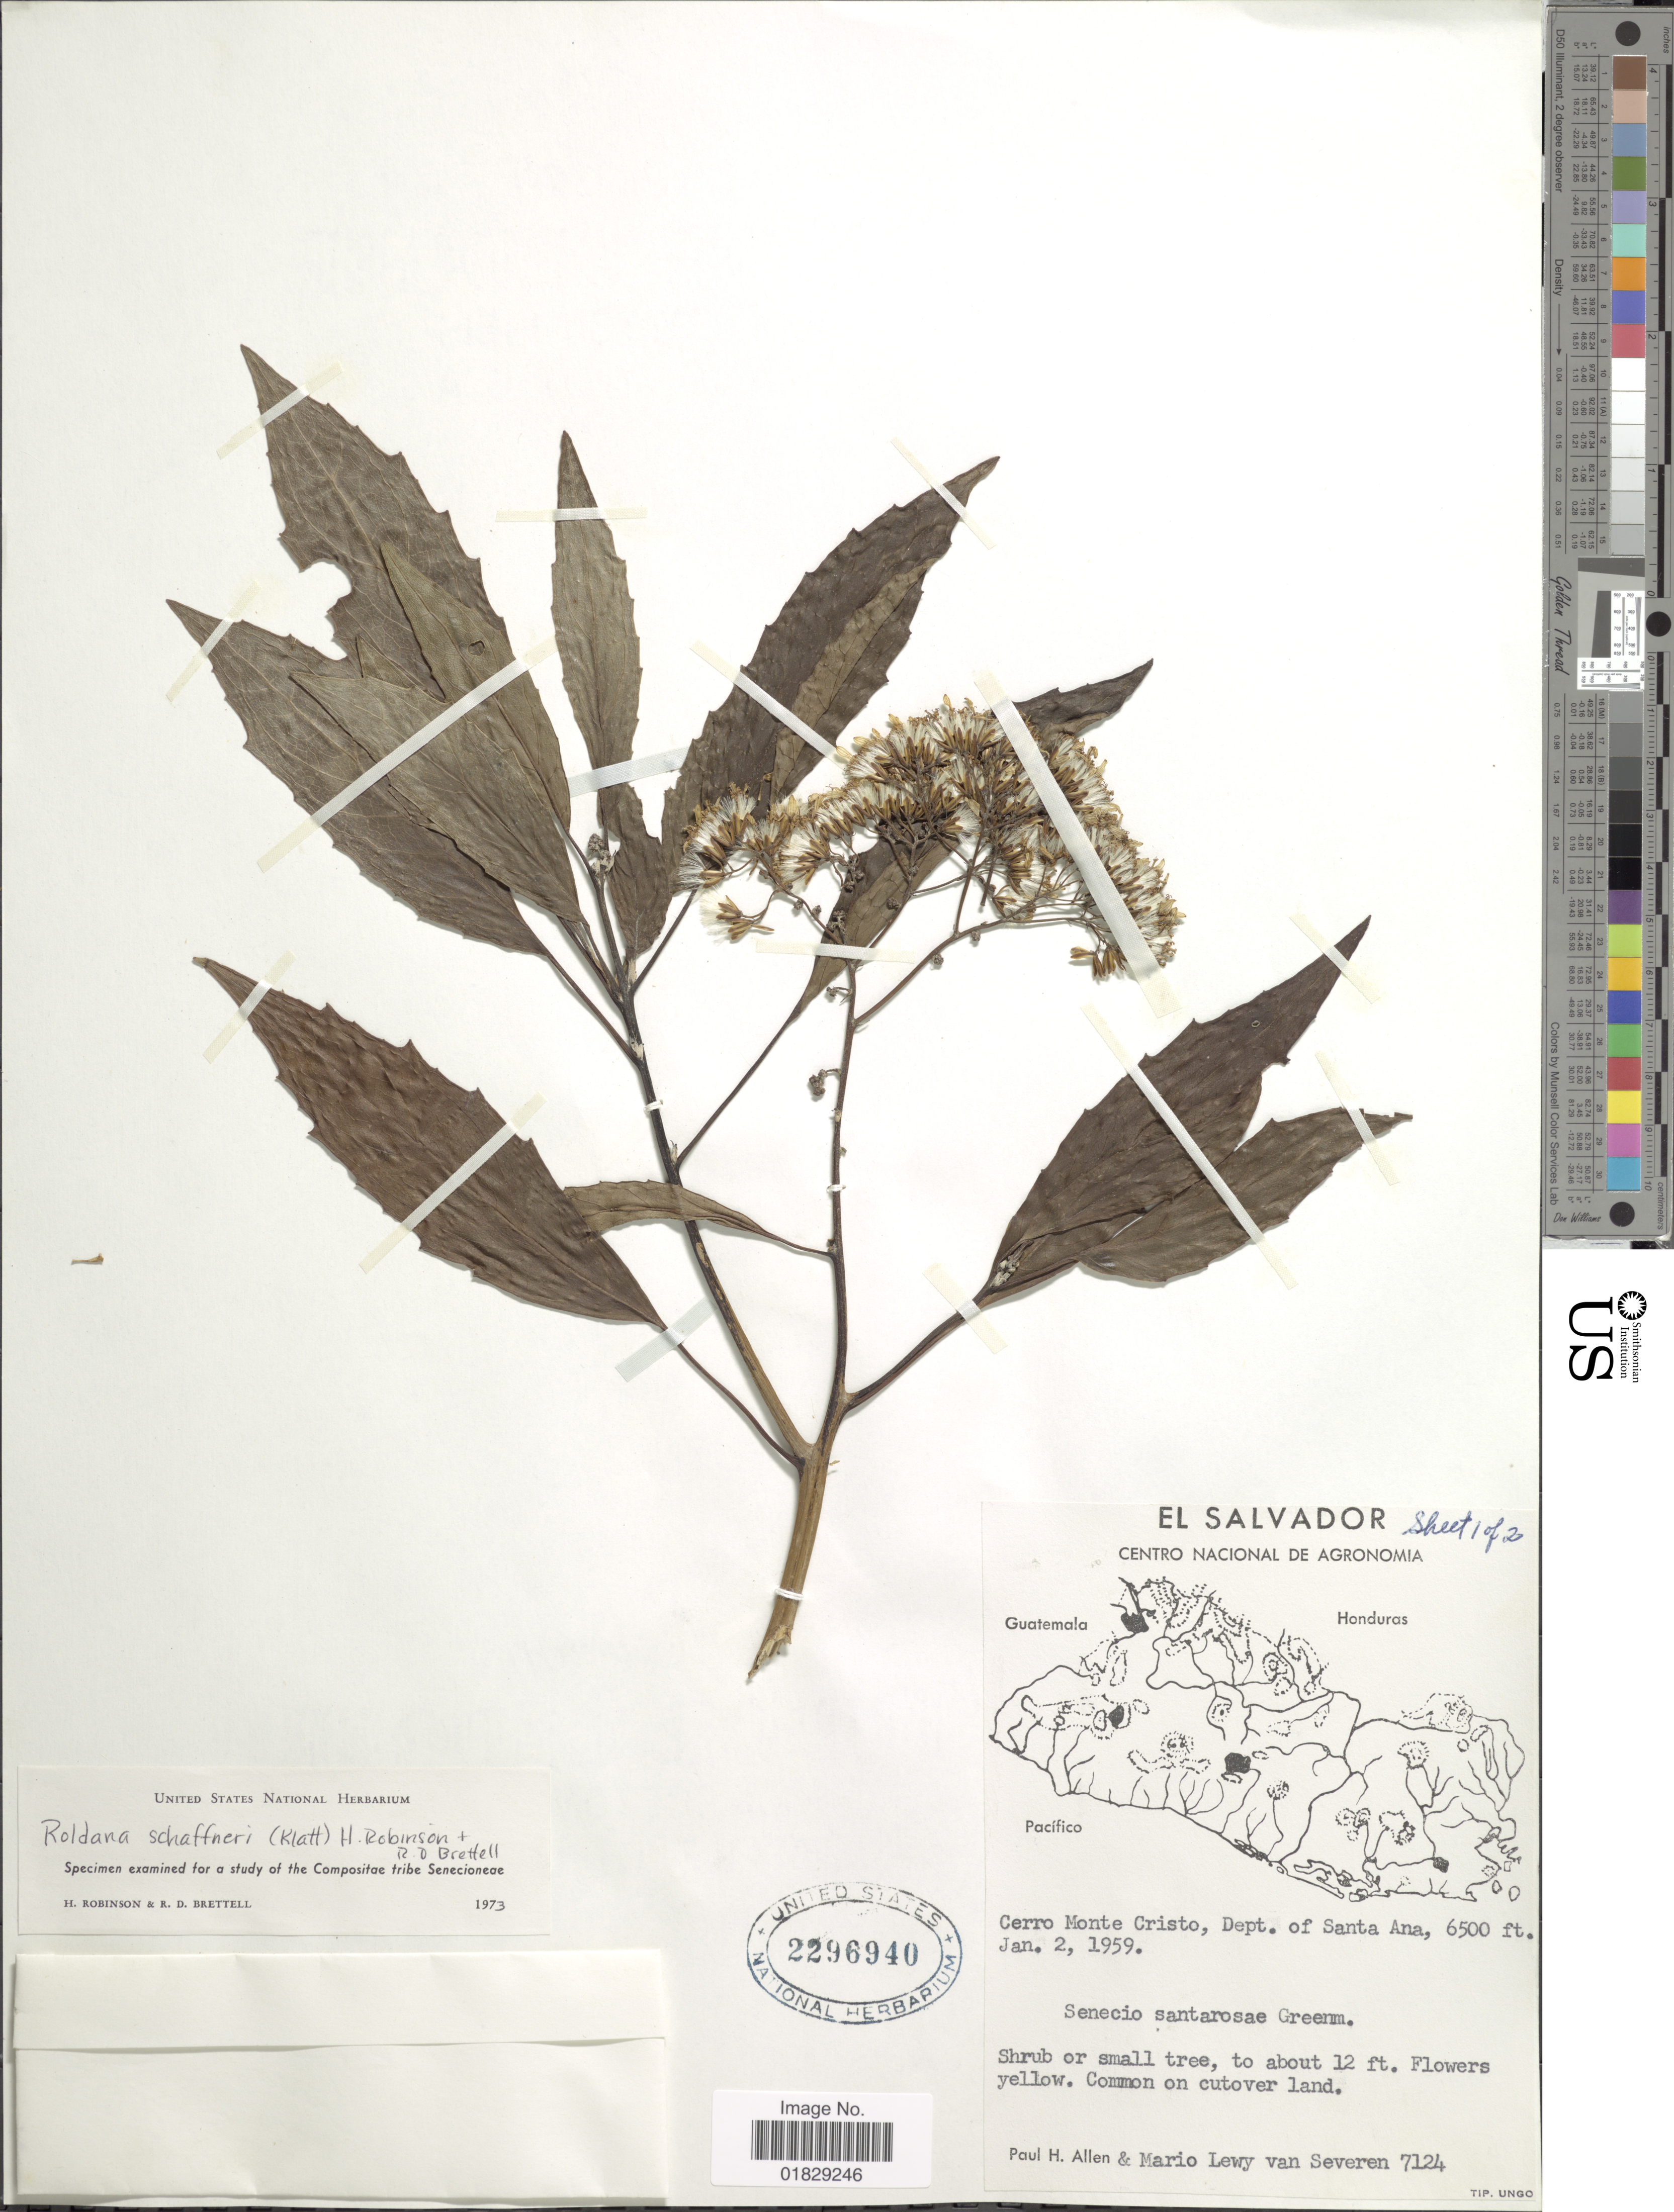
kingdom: Plantae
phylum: Tracheophyta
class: Magnoliopsida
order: Asterales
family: Asteraceae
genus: Roldana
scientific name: Roldana schaffneri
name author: (Sch. Bip. ex Klatt) H. Rob. & Brettell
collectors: P. H. Allen & M. Van Severen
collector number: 7124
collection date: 1959-01-02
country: El Salvador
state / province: Santa Ana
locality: Cerro Monte Cristo, Dept. of Santa Ana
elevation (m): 1981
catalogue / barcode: US 2296940